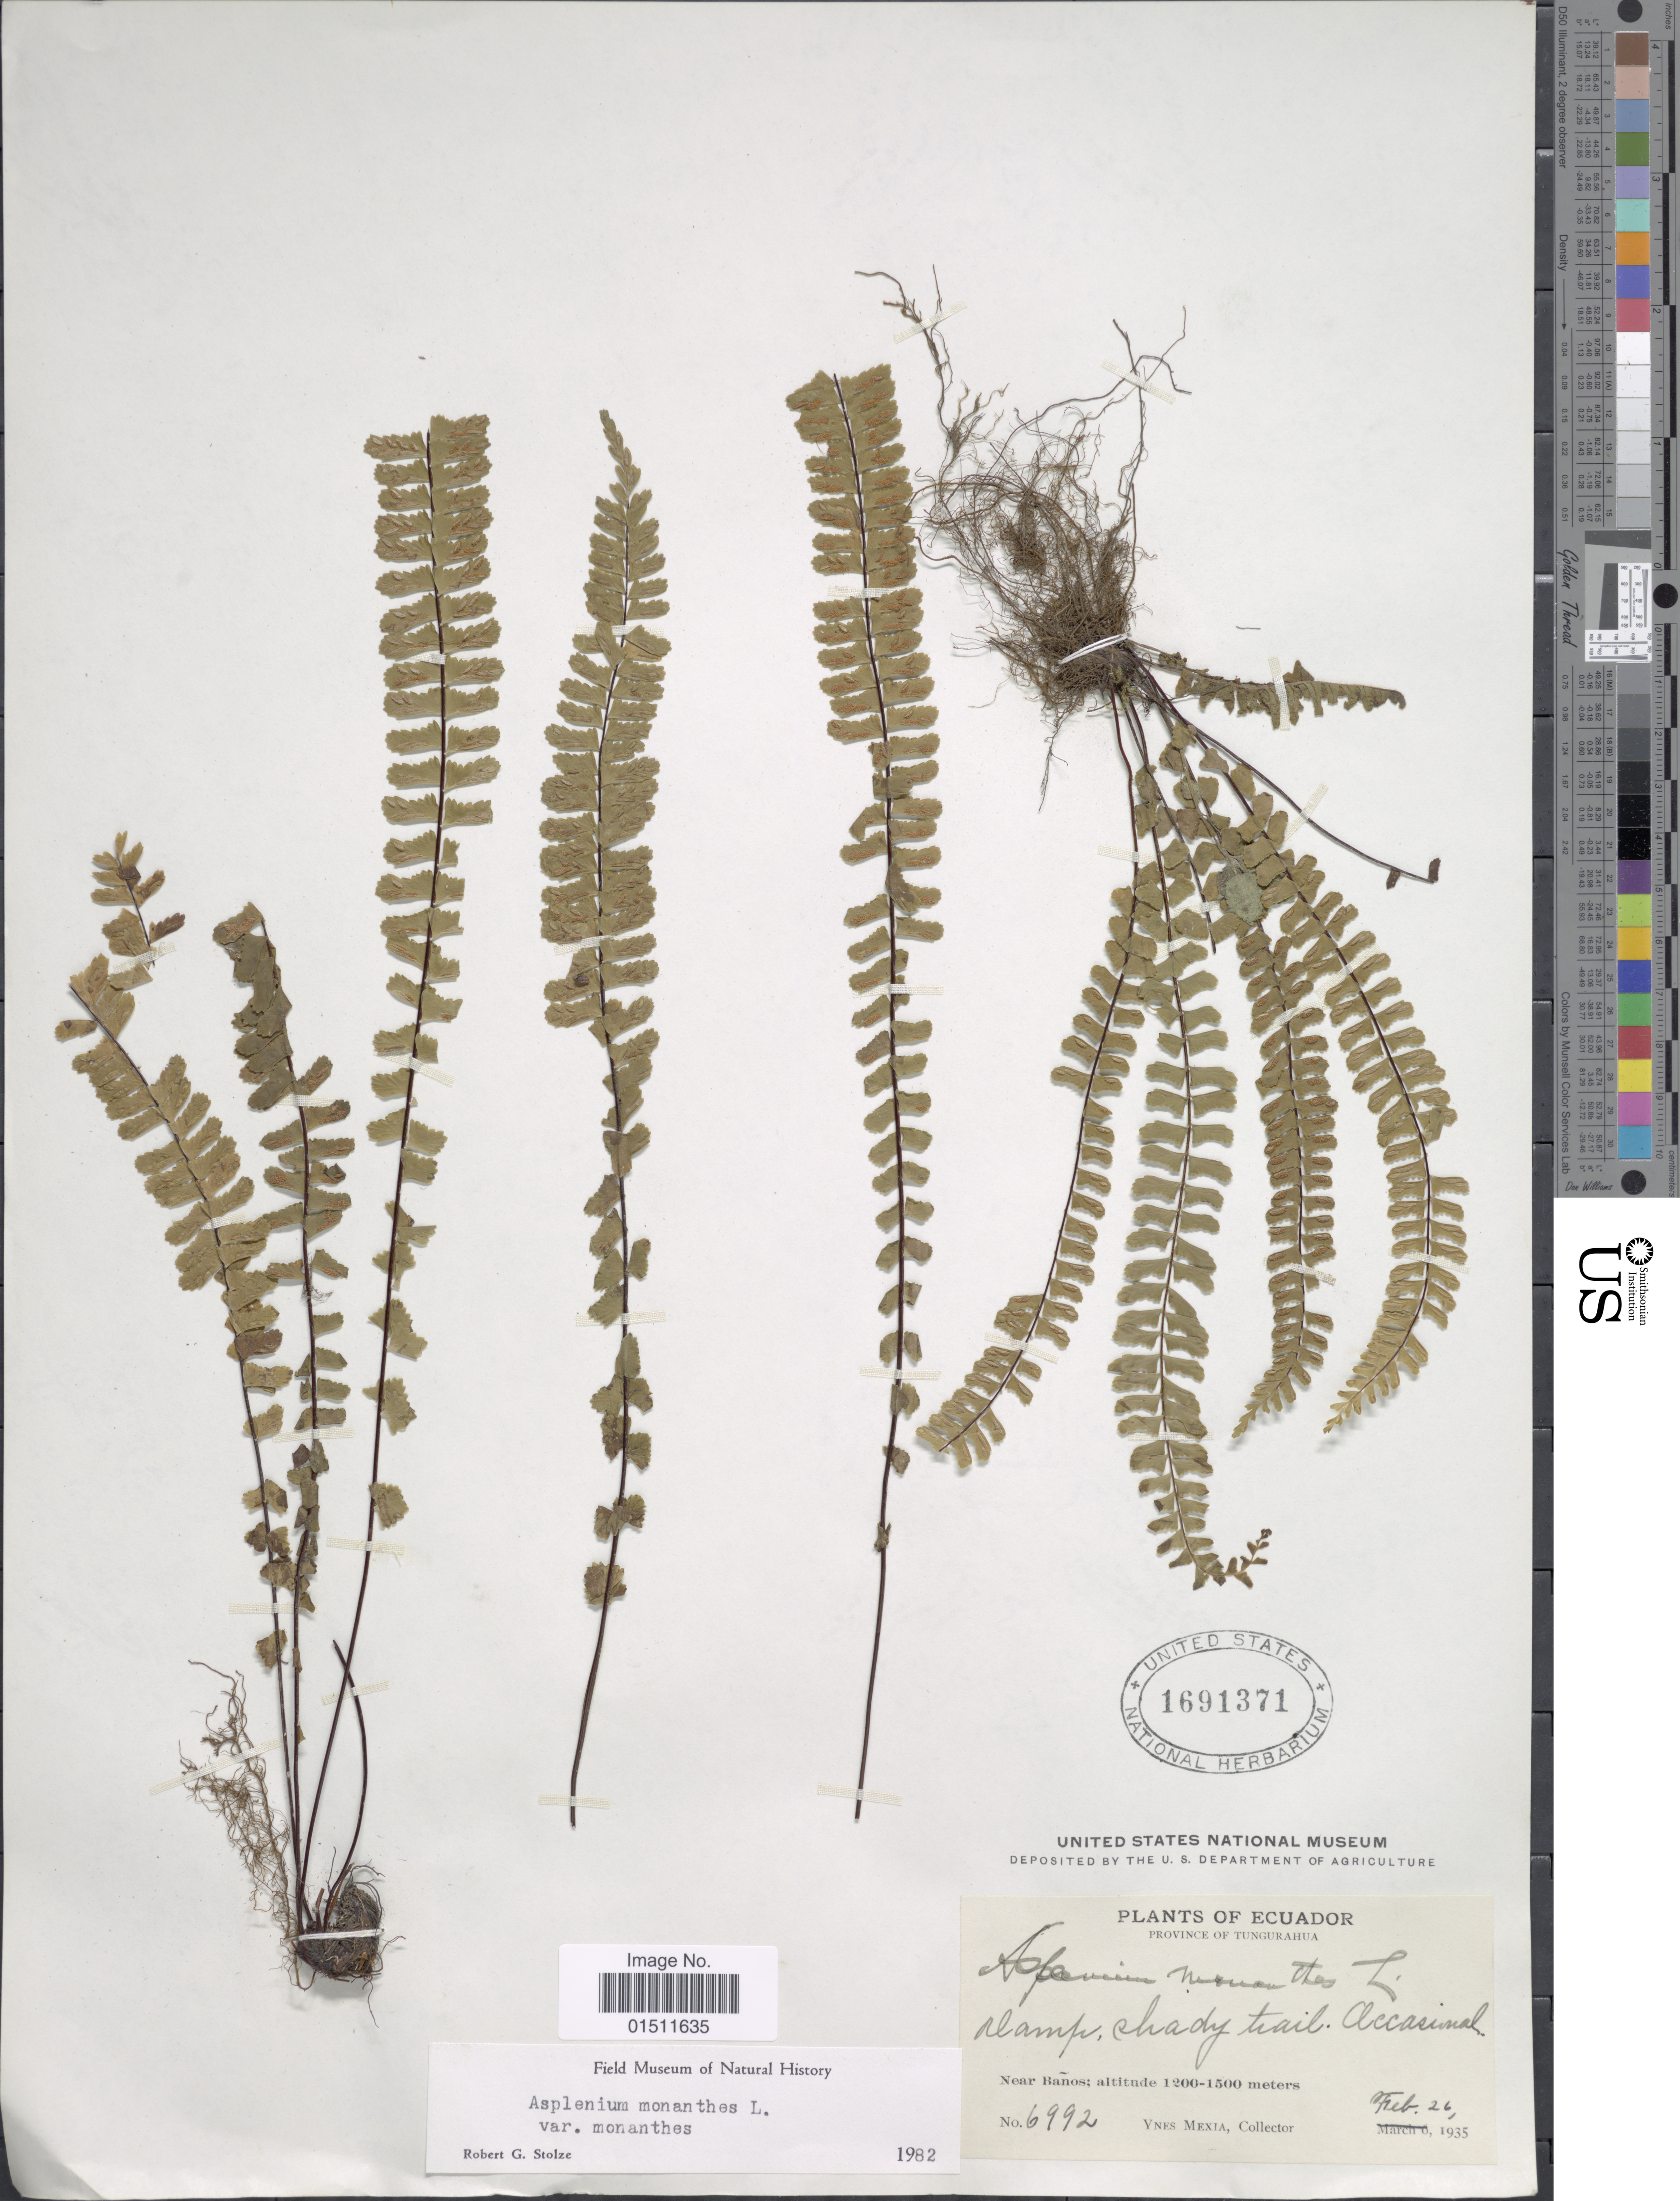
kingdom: Plantae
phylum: Tracheophyta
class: Polypodiopsida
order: Polypodiales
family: Aspleniaceae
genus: Asplenium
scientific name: Asplenium monanthes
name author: L.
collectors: Y. Mexia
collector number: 6992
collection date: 1935-02-26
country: Ecuador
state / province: Tungurahua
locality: Province of Tungurahua, Near Banos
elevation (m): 1200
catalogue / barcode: US 1691371